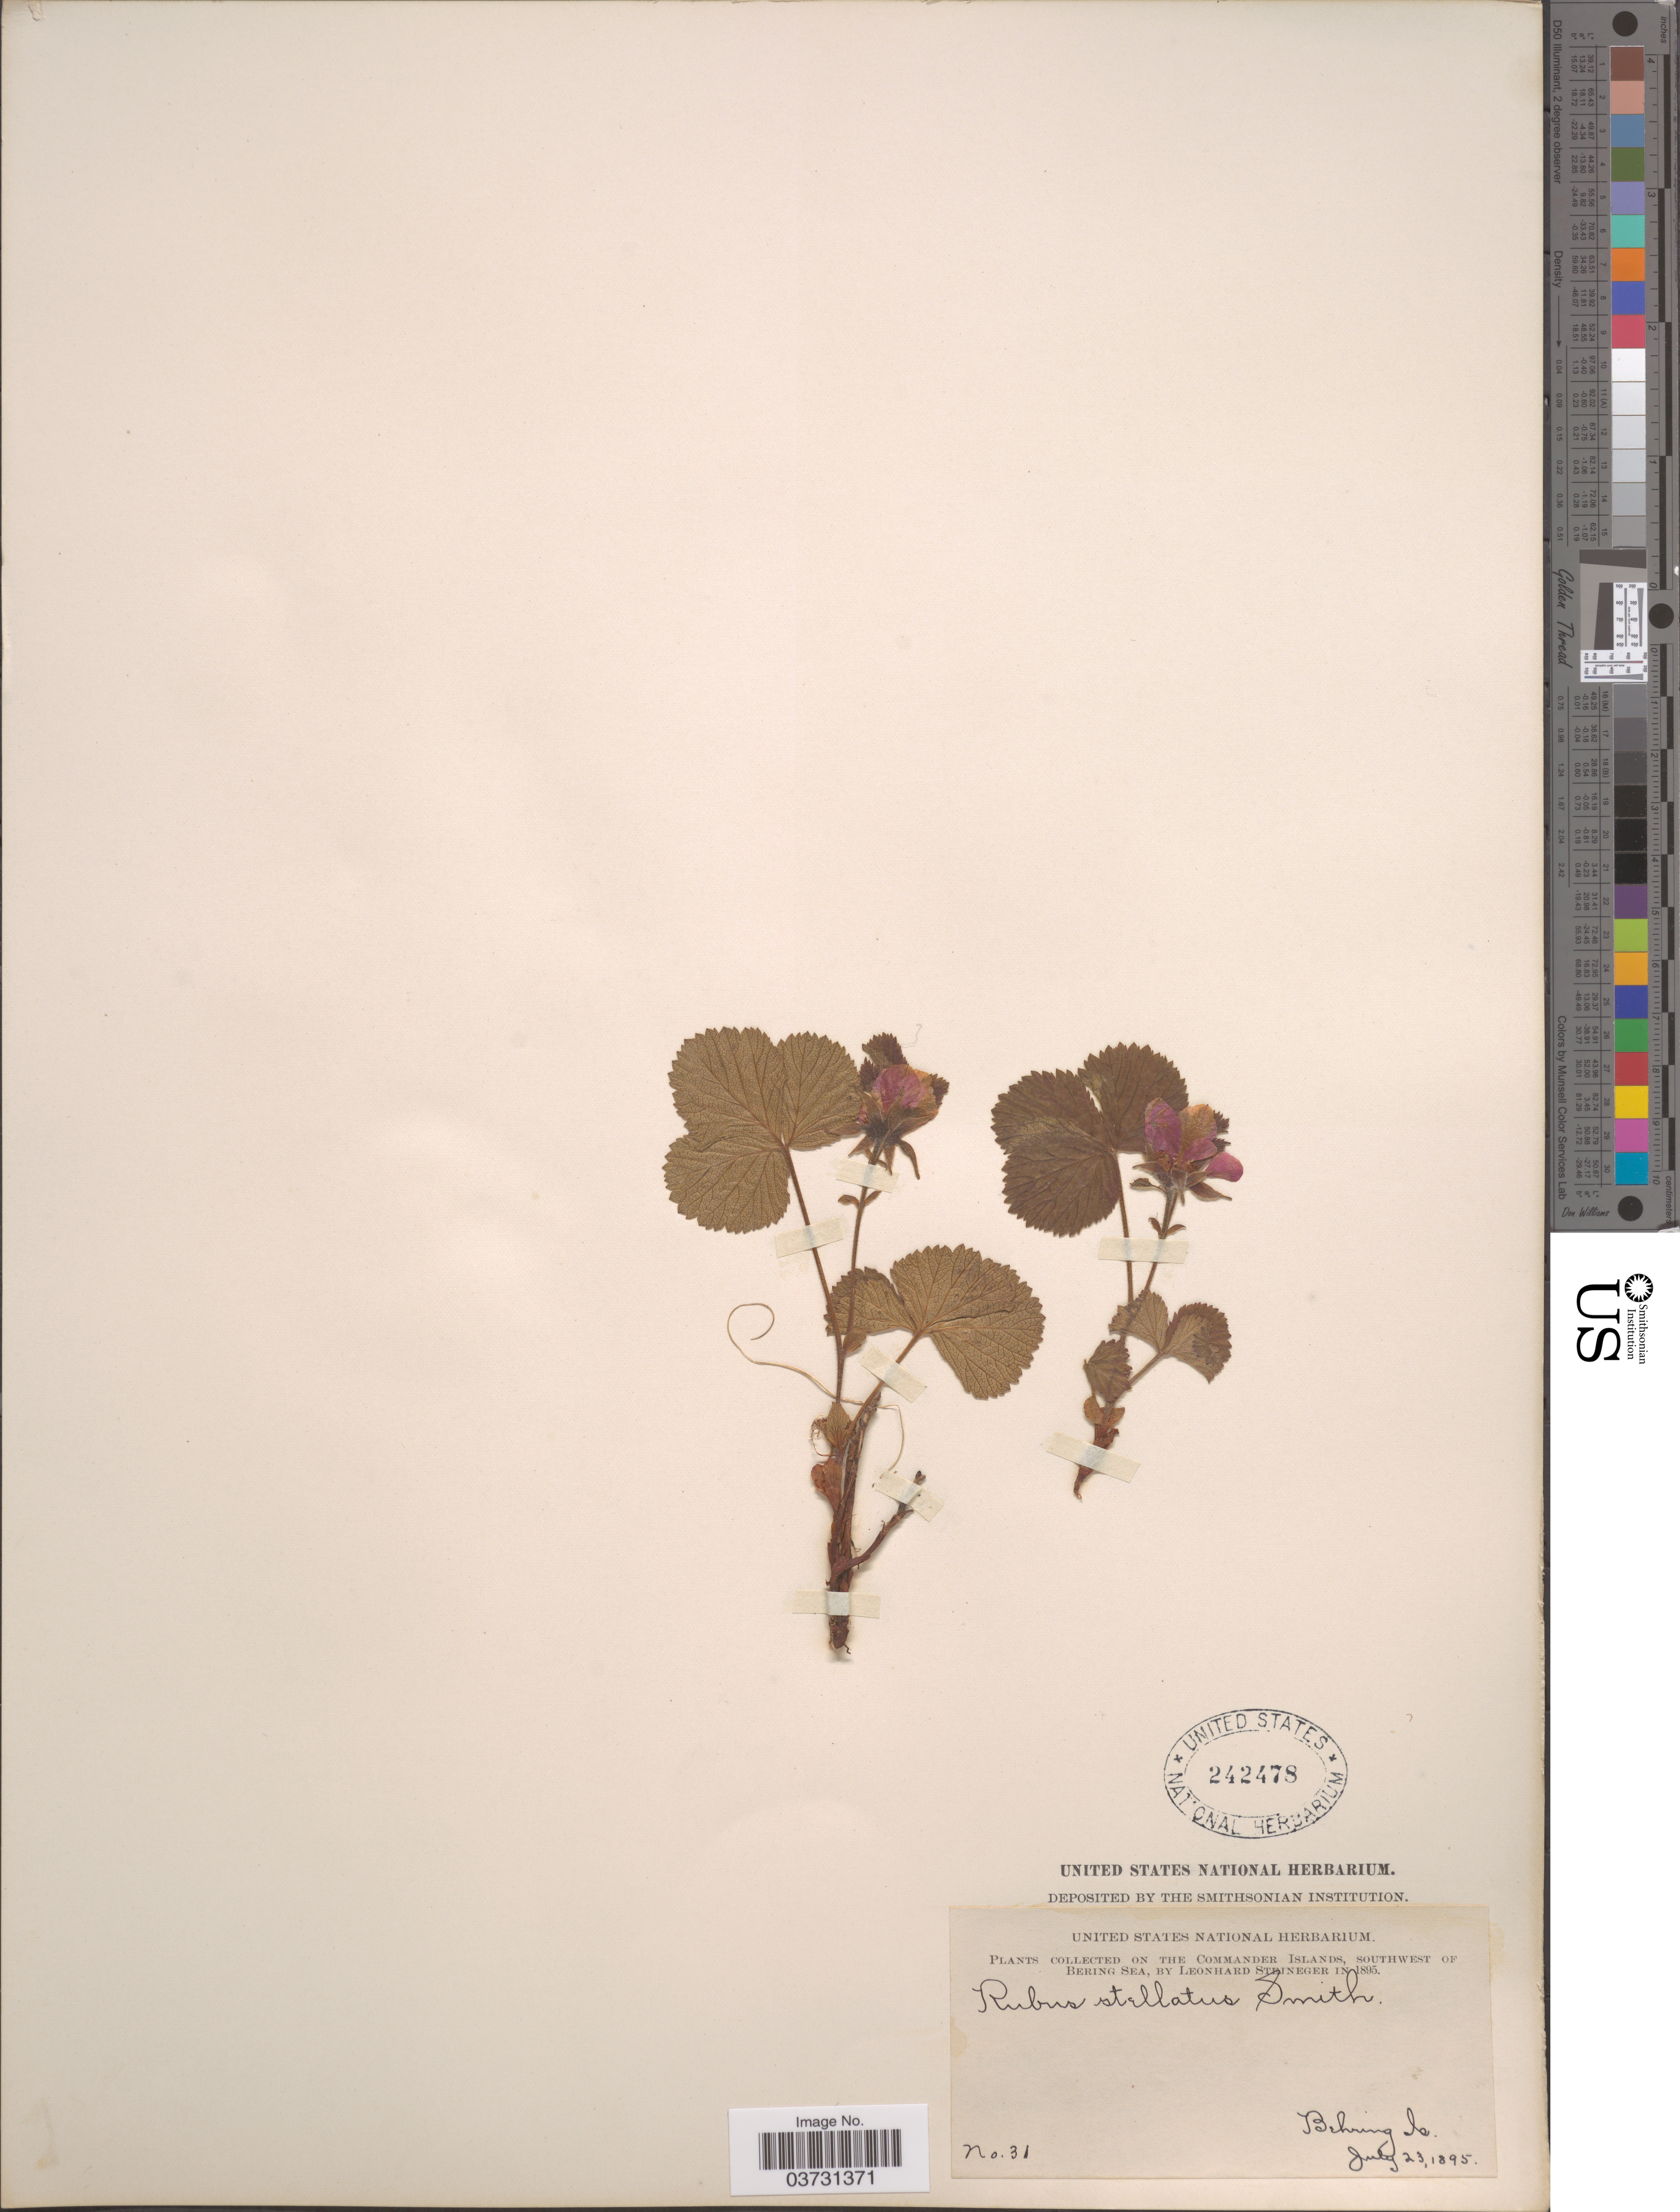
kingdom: Plantae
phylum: Tracheophyta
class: Magnoliopsida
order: Rosales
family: Rosaceae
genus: Rubus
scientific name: Rubus stellatus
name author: Sm.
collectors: L. Steineger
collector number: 31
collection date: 1895-07-23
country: Russian Federation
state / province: Kamchatka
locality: The Commander Islands, Southwest of Bering Sea. Behring Is.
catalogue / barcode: US 242478